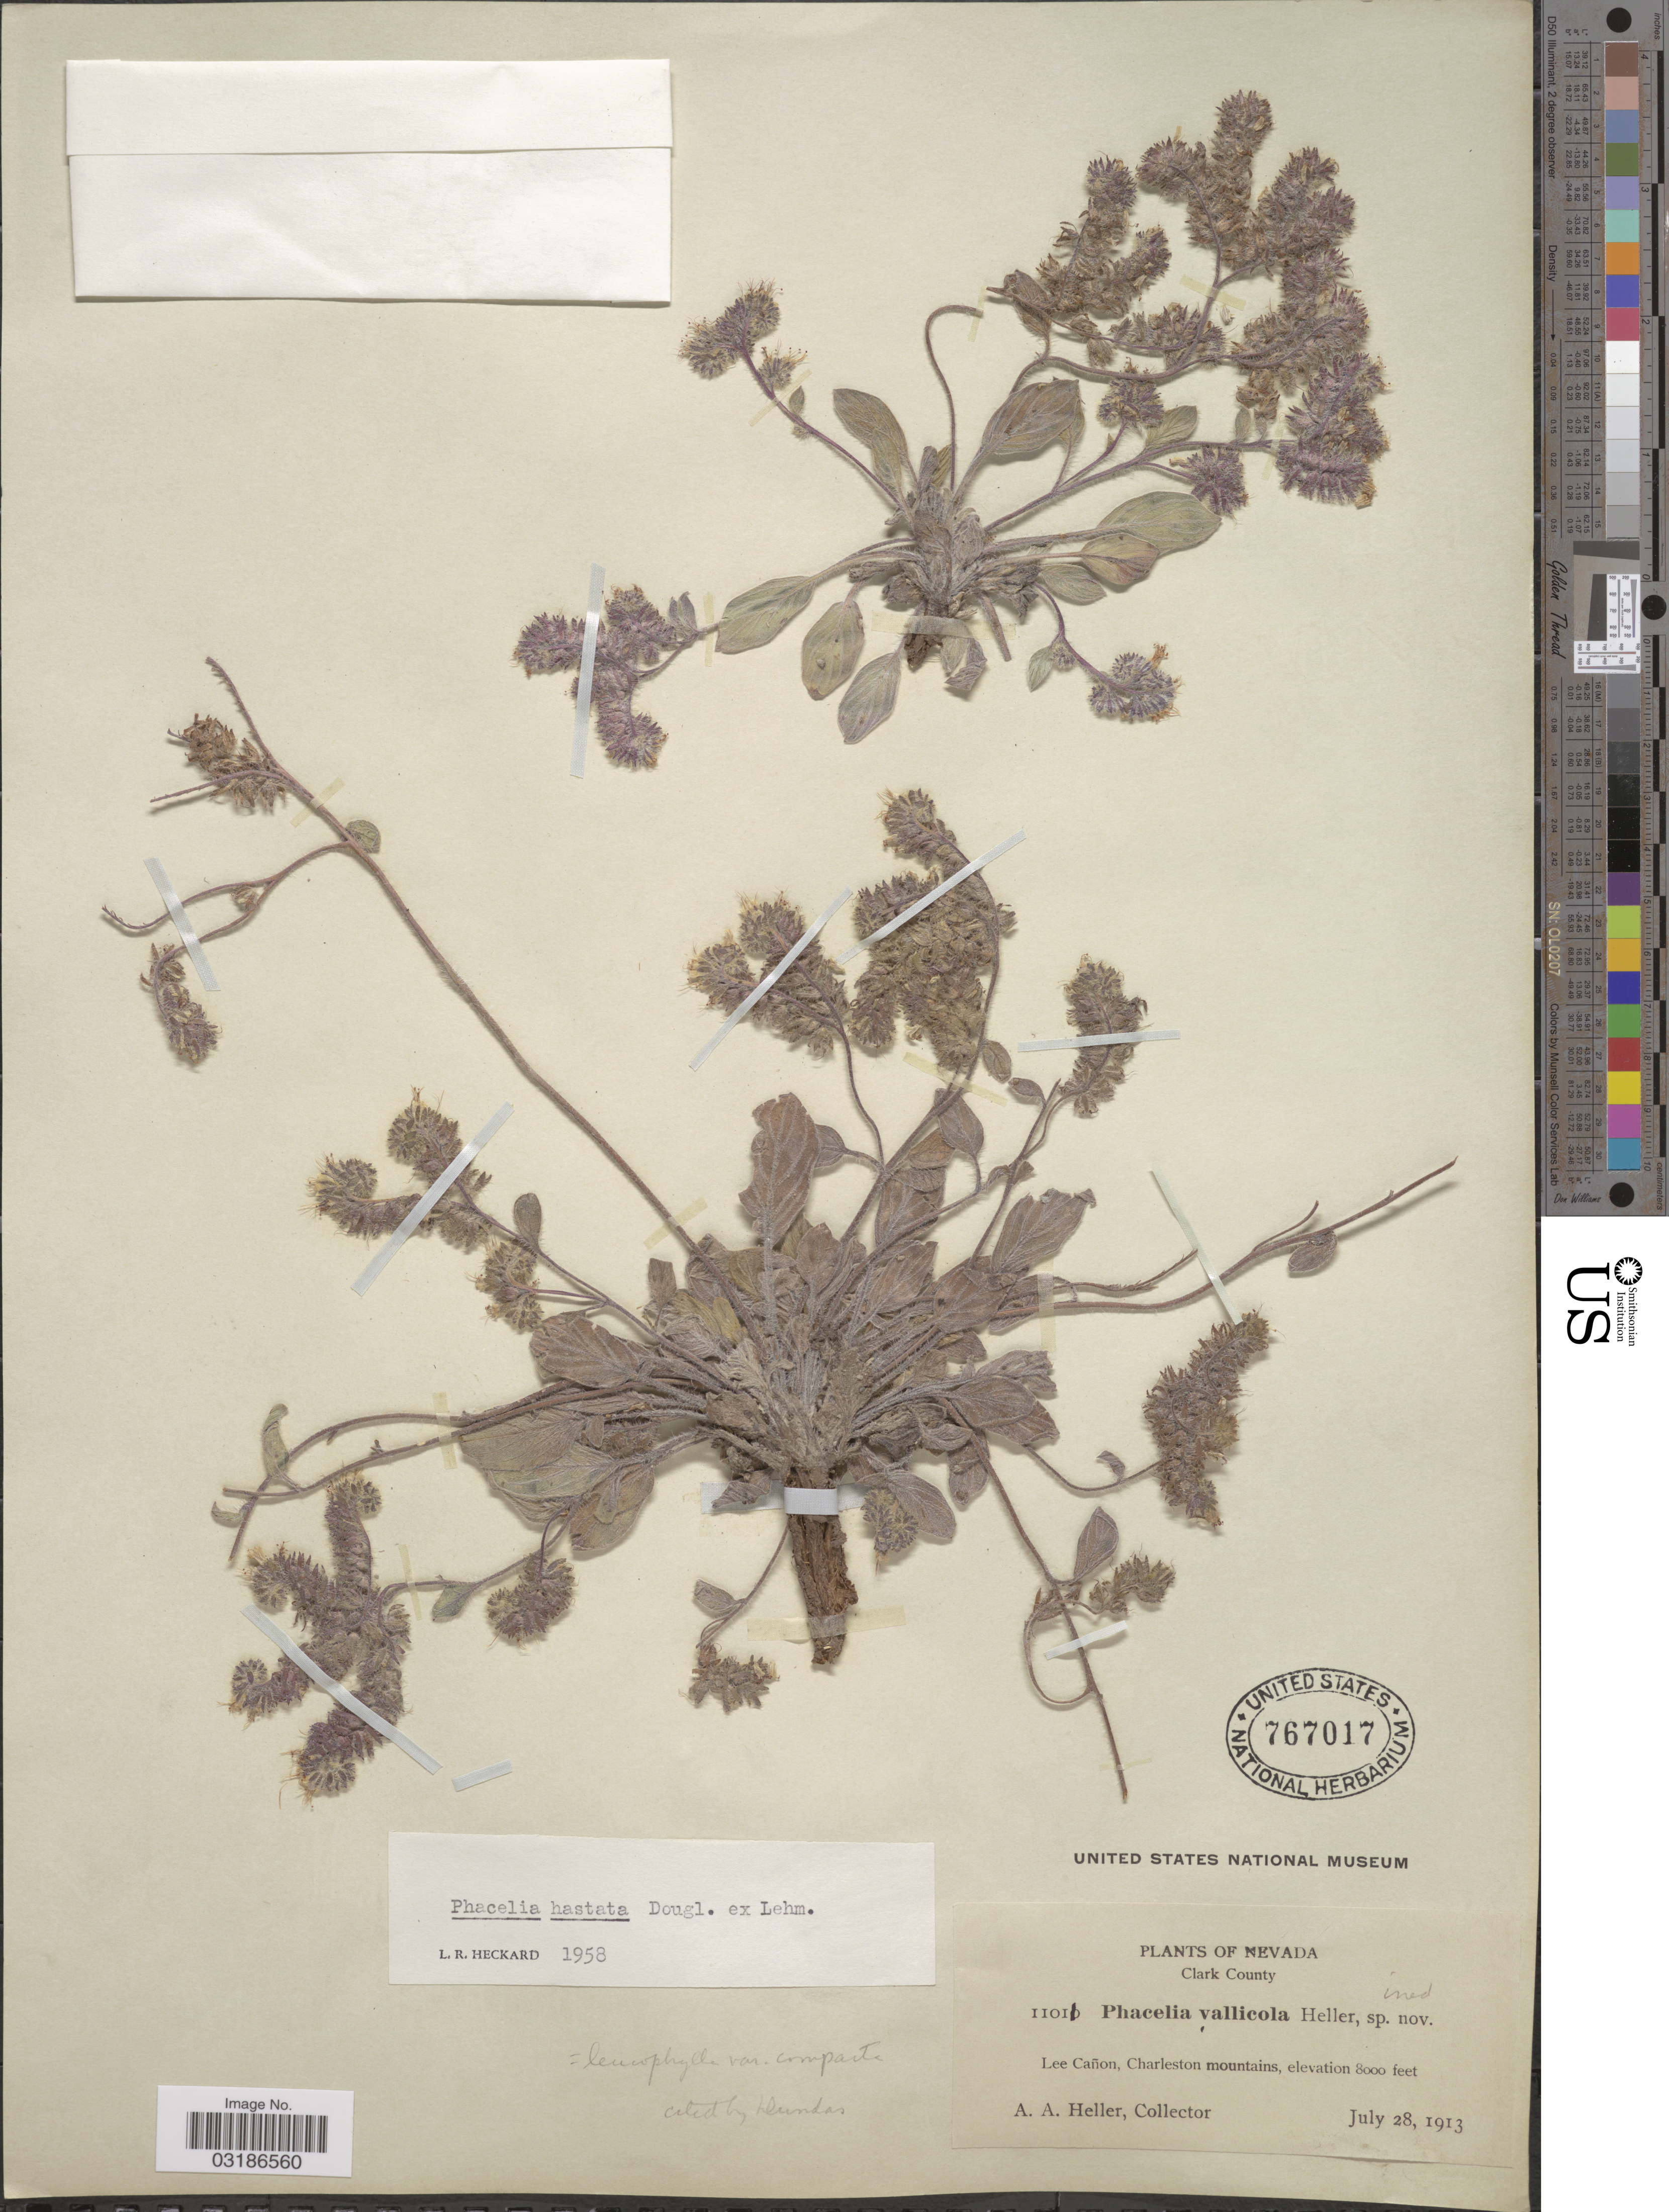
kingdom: Plantae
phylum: Tracheophyta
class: Magnoliopsida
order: Boraginales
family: Hydrophyllaceae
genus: Phacelia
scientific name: Phacelia hastata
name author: Douglas ex Lehm.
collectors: A. A. Heller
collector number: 11011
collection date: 1913-07-28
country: United States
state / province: Nevada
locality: Clark County, Lee Cañon, Charleston mountains.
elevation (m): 2438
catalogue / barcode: US 767017